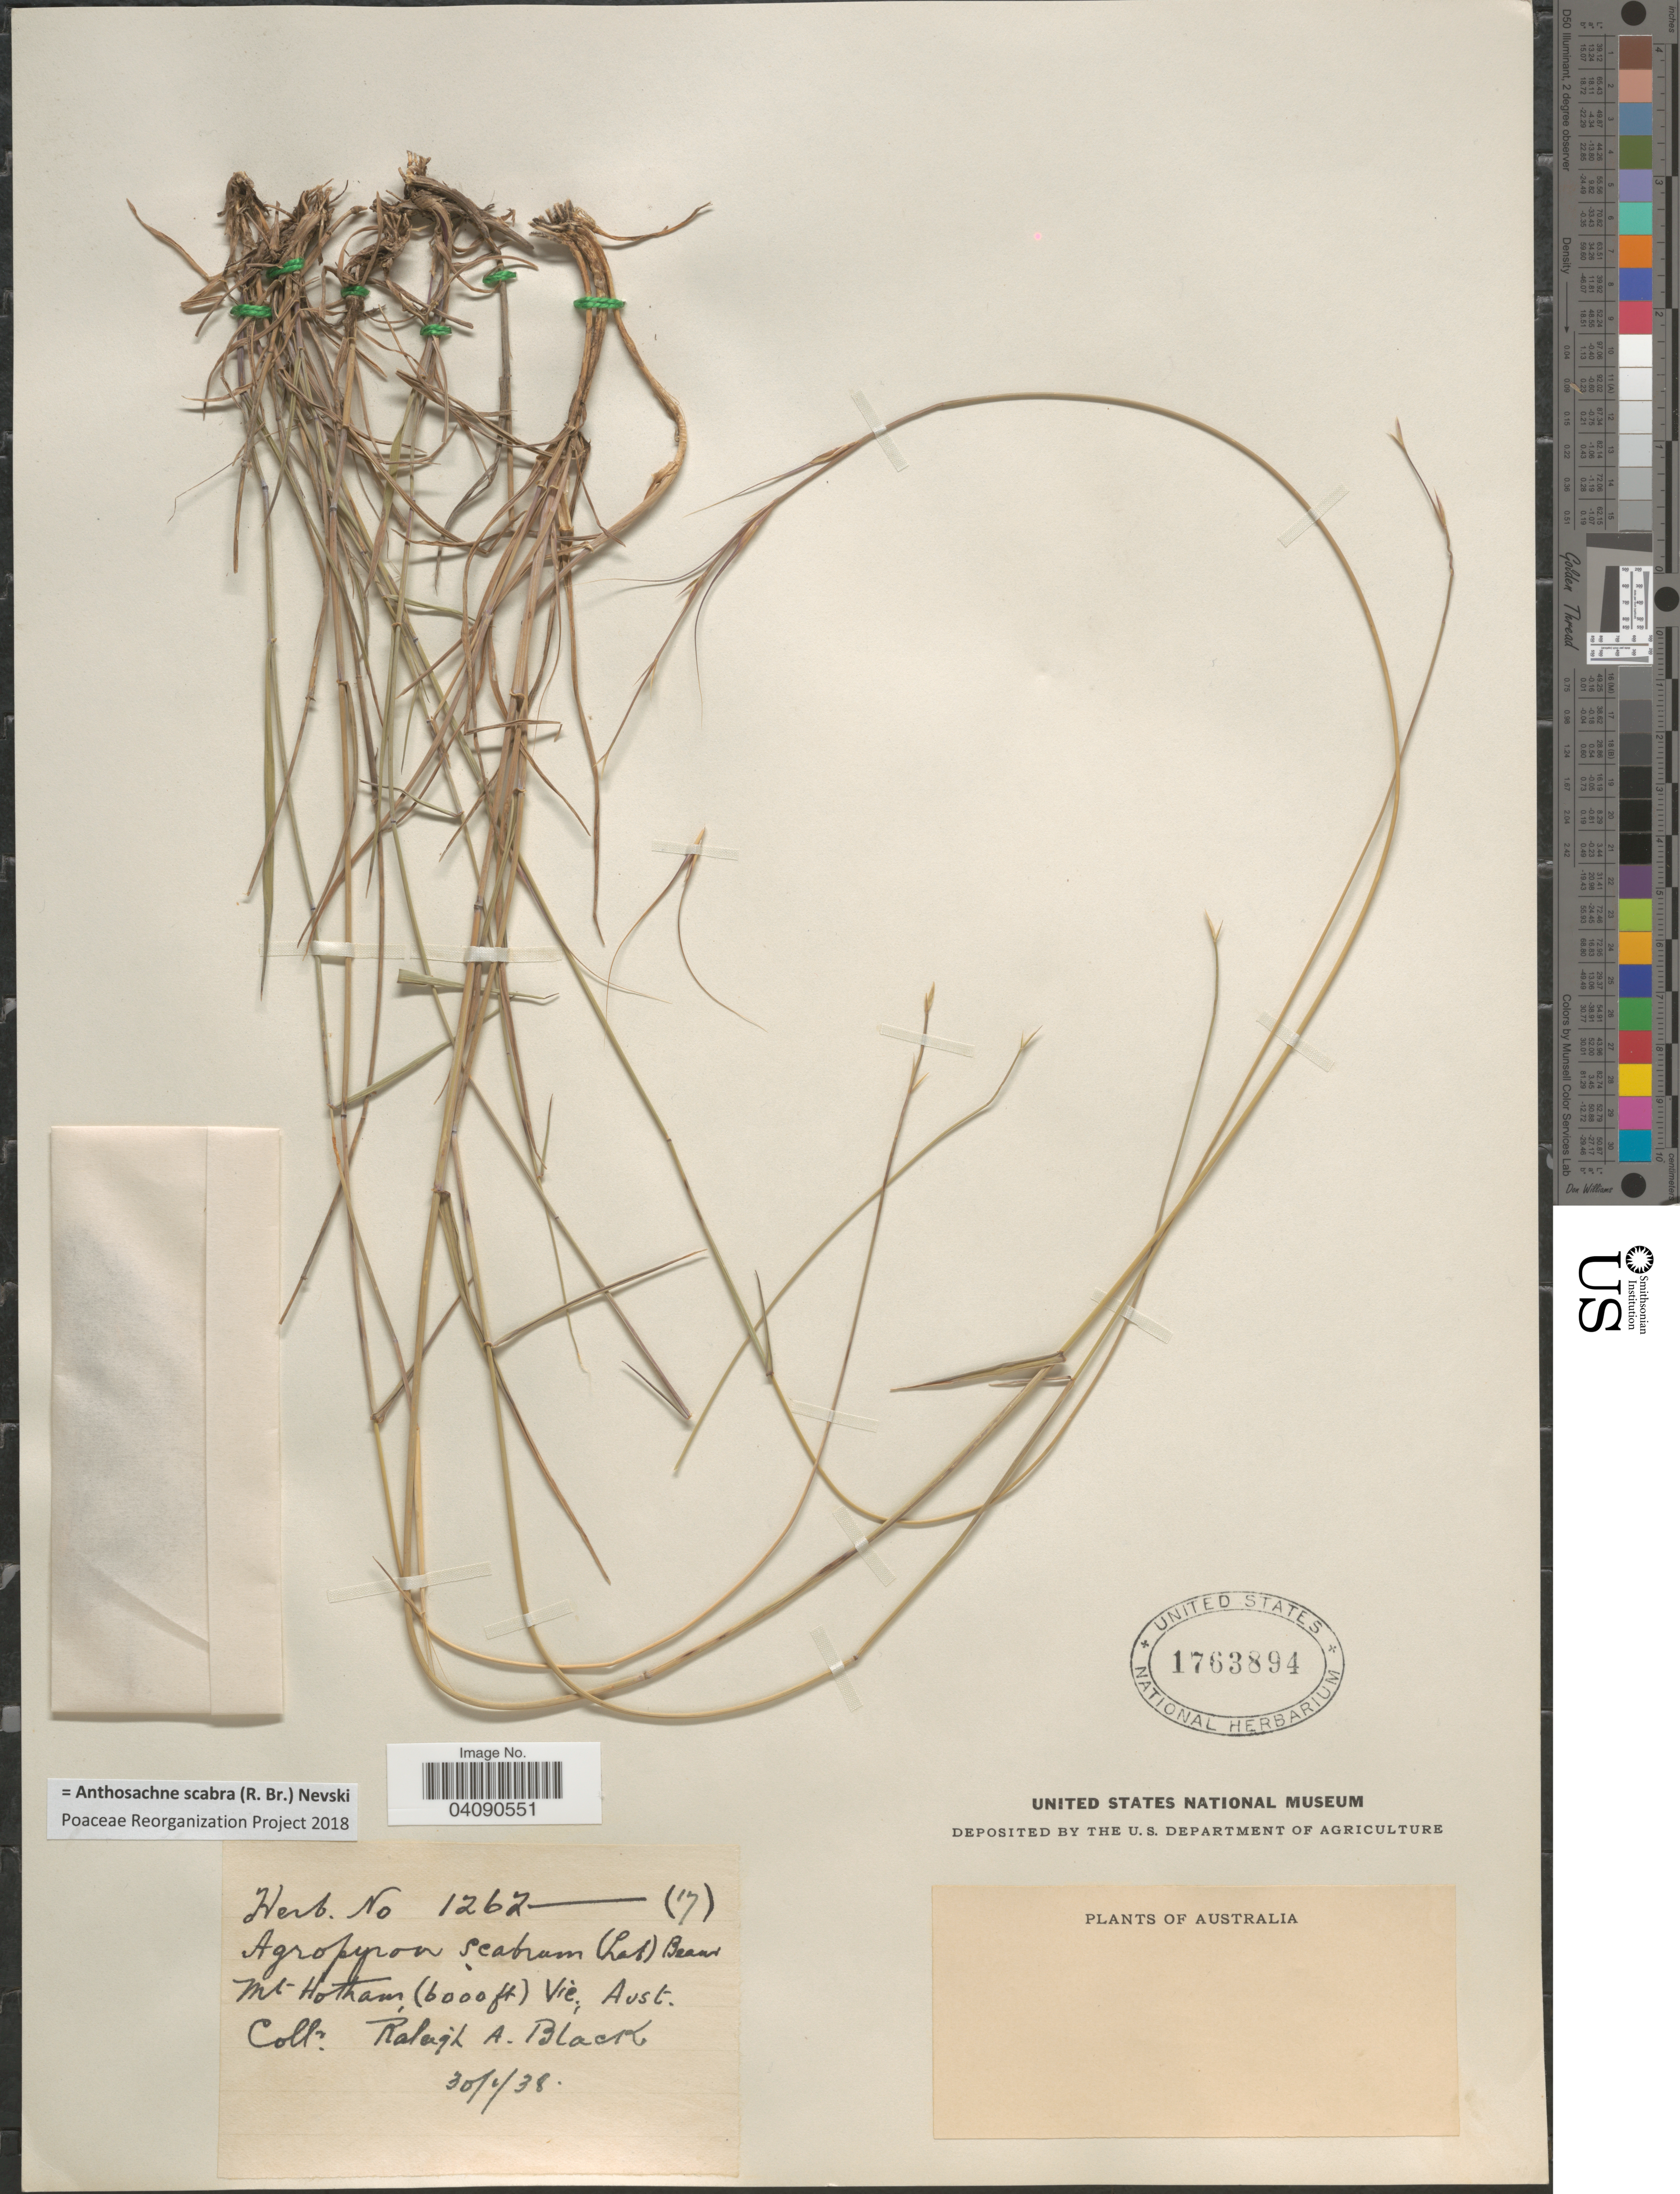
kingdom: Plantae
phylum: Tracheophyta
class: Liliopsida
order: Poales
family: Poaceae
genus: Anthosachne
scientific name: Anthosachne scabra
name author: (R. Br.) Nevski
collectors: R. A. Black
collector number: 1262-(17)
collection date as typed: Transcribed d/m/y: 30/1/38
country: Australia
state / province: Victoria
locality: Mt. Hotham, Vic.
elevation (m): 1829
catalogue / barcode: US 1763894